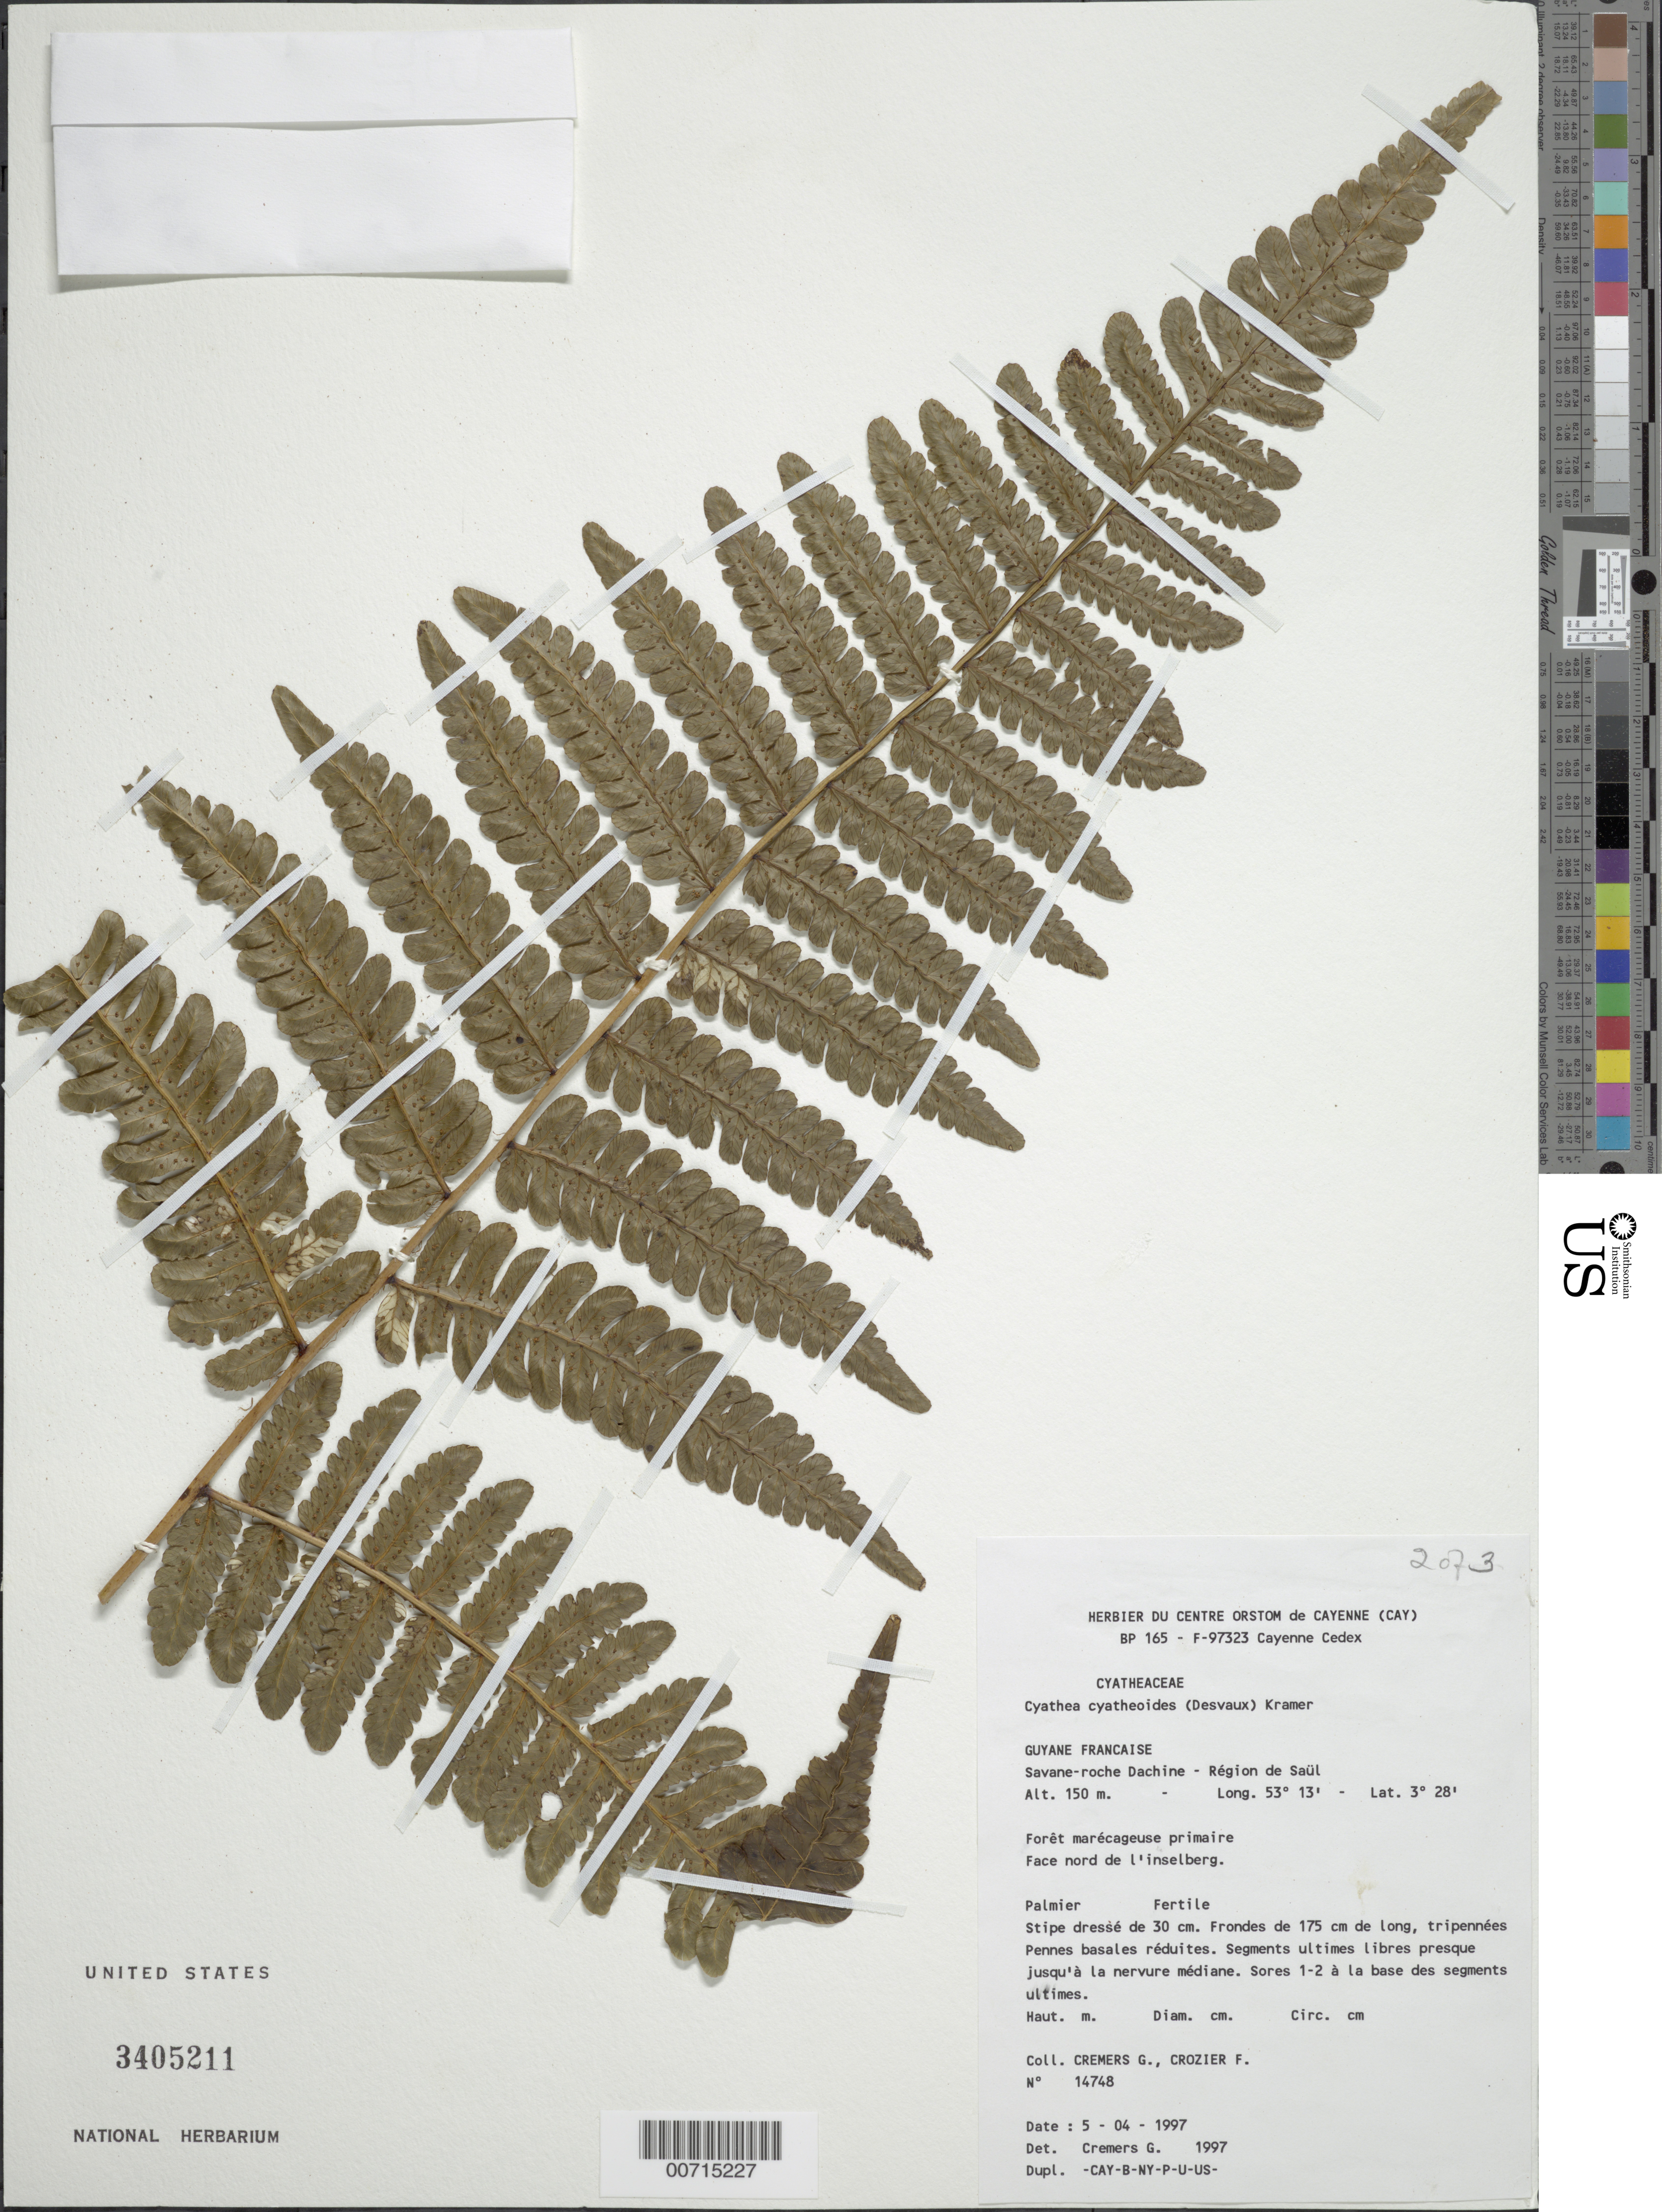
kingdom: Plantae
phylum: Tracheophyta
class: Polypodiopsida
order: Cyatheales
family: Cyatheaceae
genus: Cyathea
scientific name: Cyathea cyatheoides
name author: (Desv.) K.U. Kramer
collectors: G. Cremers & F. Crozier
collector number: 14748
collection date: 1997-04-05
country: French Guiana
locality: Guyane Francaise. Savane-roche Dachine - Región de Saül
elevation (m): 150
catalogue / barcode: US 3405211